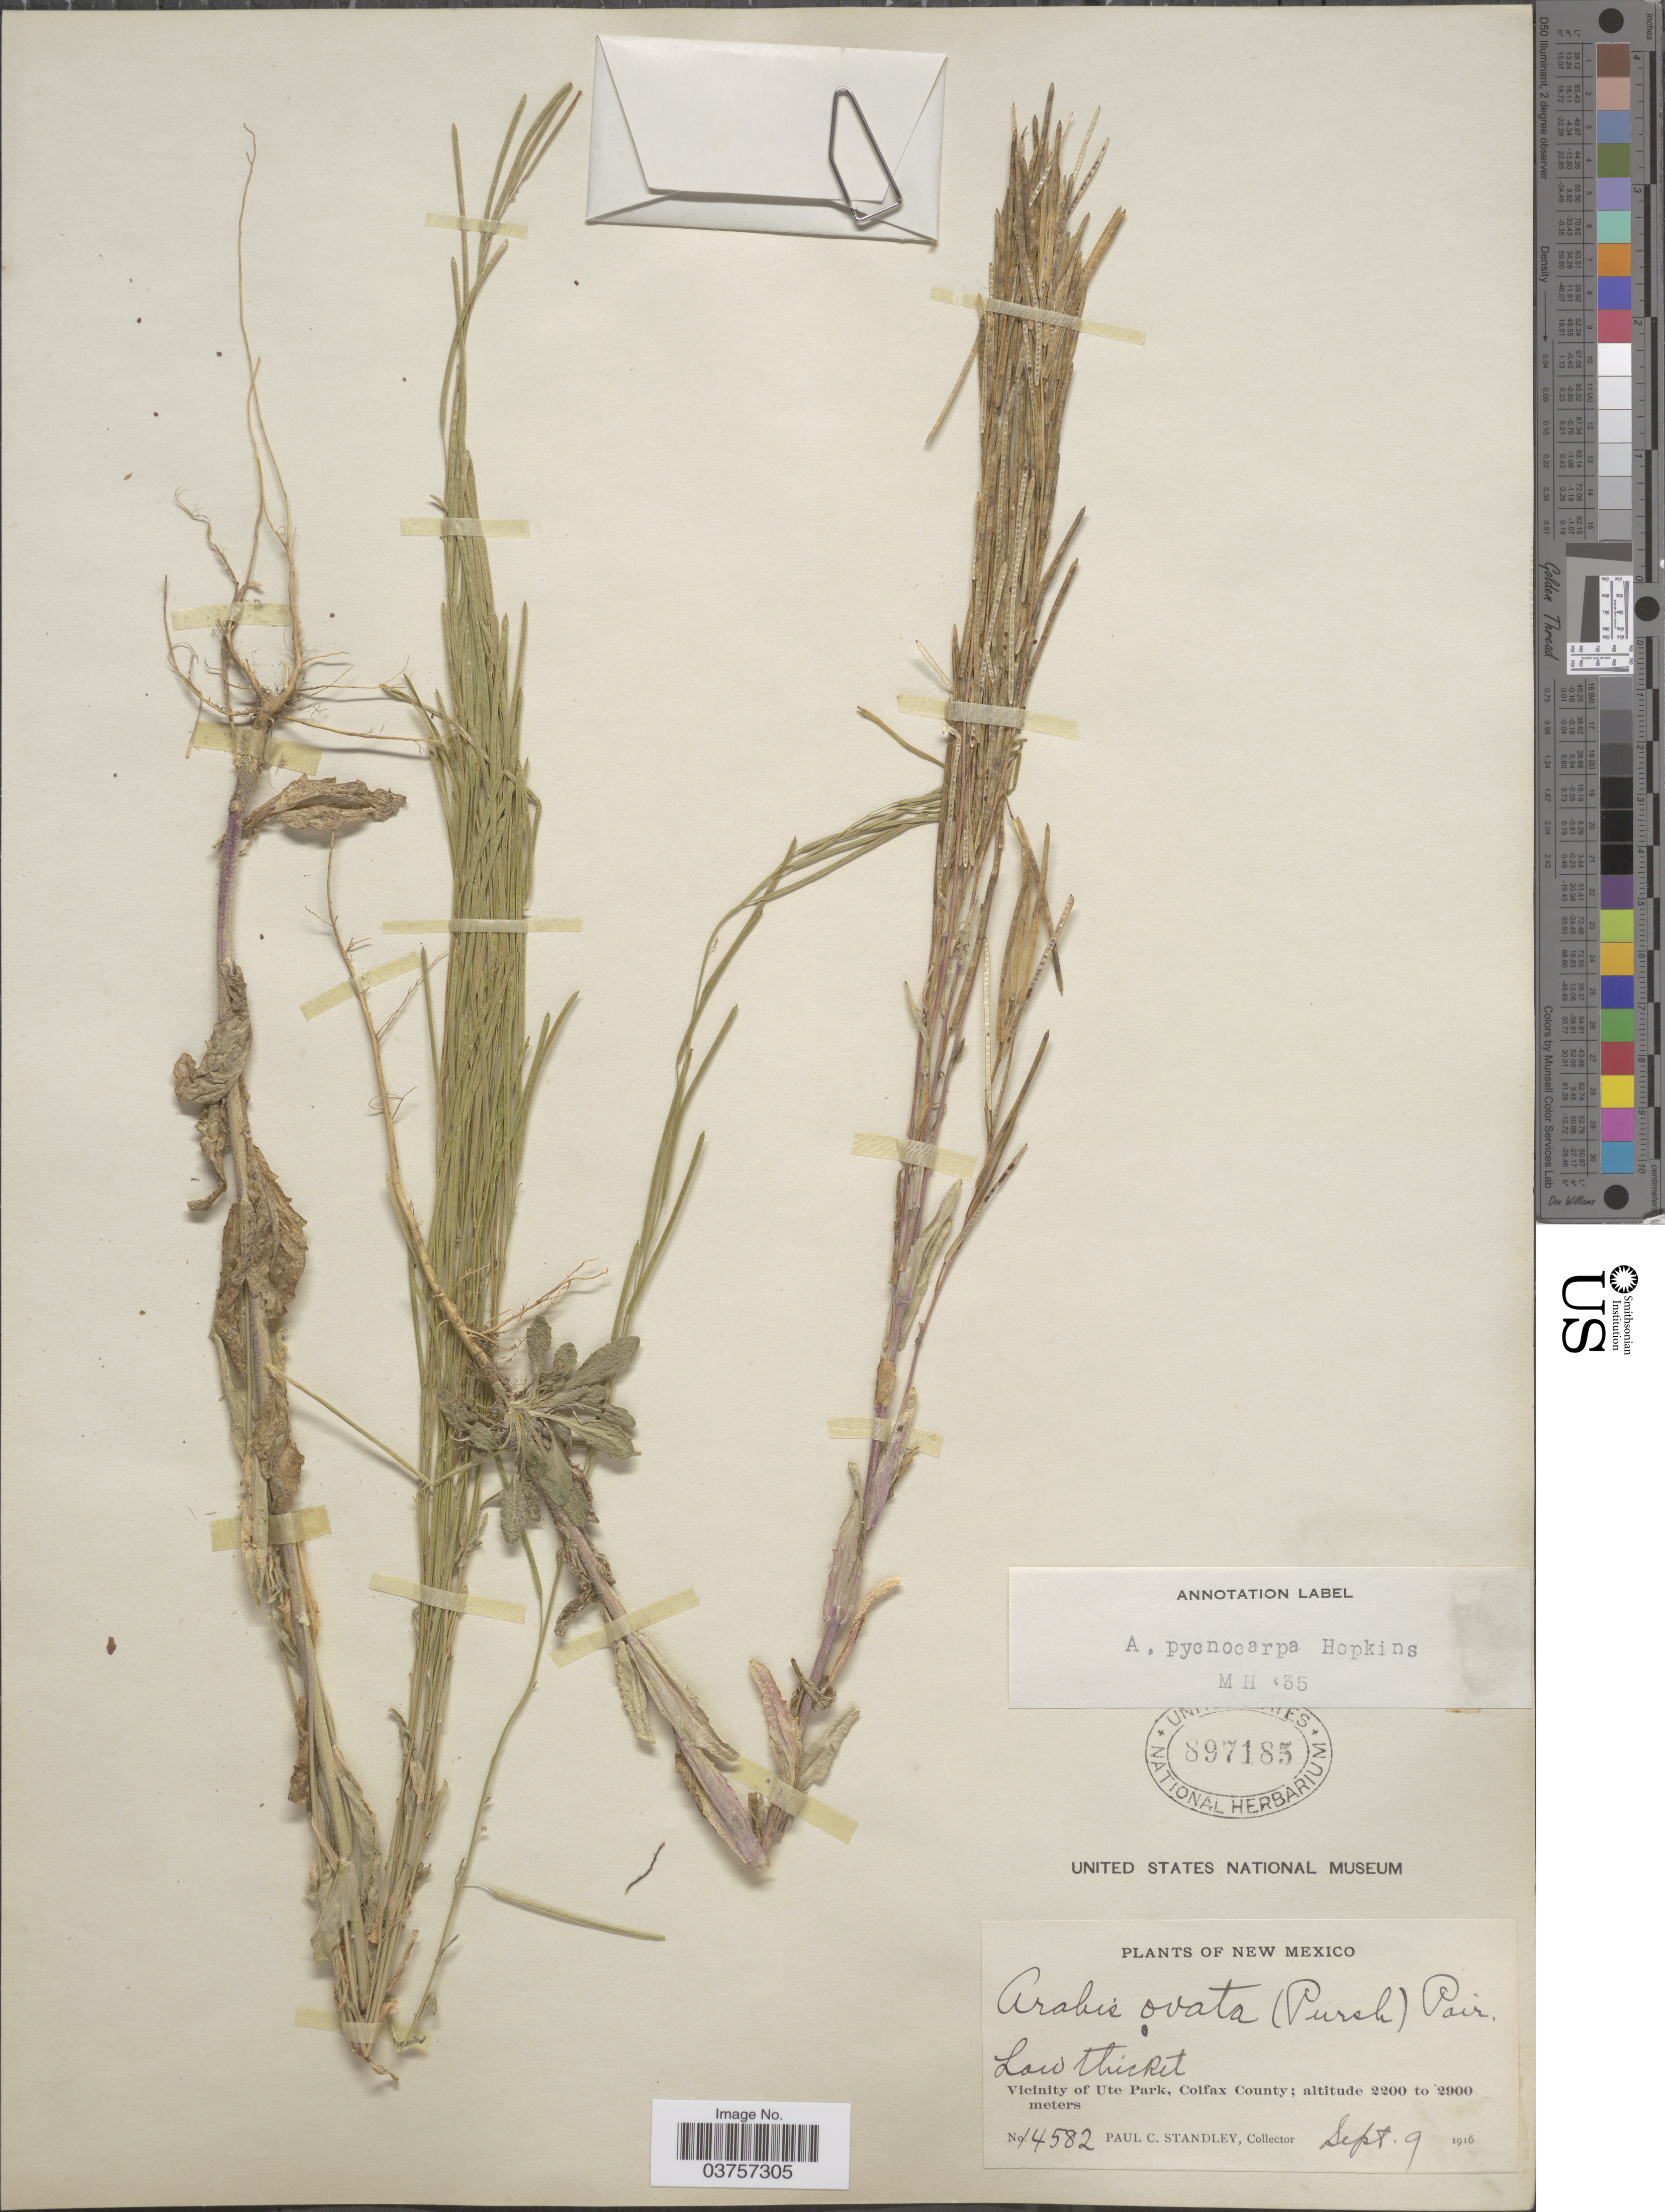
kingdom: Plantae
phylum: Tracheophyta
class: Magnoliopsida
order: Brassicales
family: Brassicaceae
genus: Arabis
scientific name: Arabis hirsuta var. pycnocarpa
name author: M. Hopkins & Rollins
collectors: P. C. Standley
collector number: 14582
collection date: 1916-09-09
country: United States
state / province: New Mexico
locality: Vicinity of Ute Park, Colfax County.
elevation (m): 2200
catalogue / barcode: US 897185